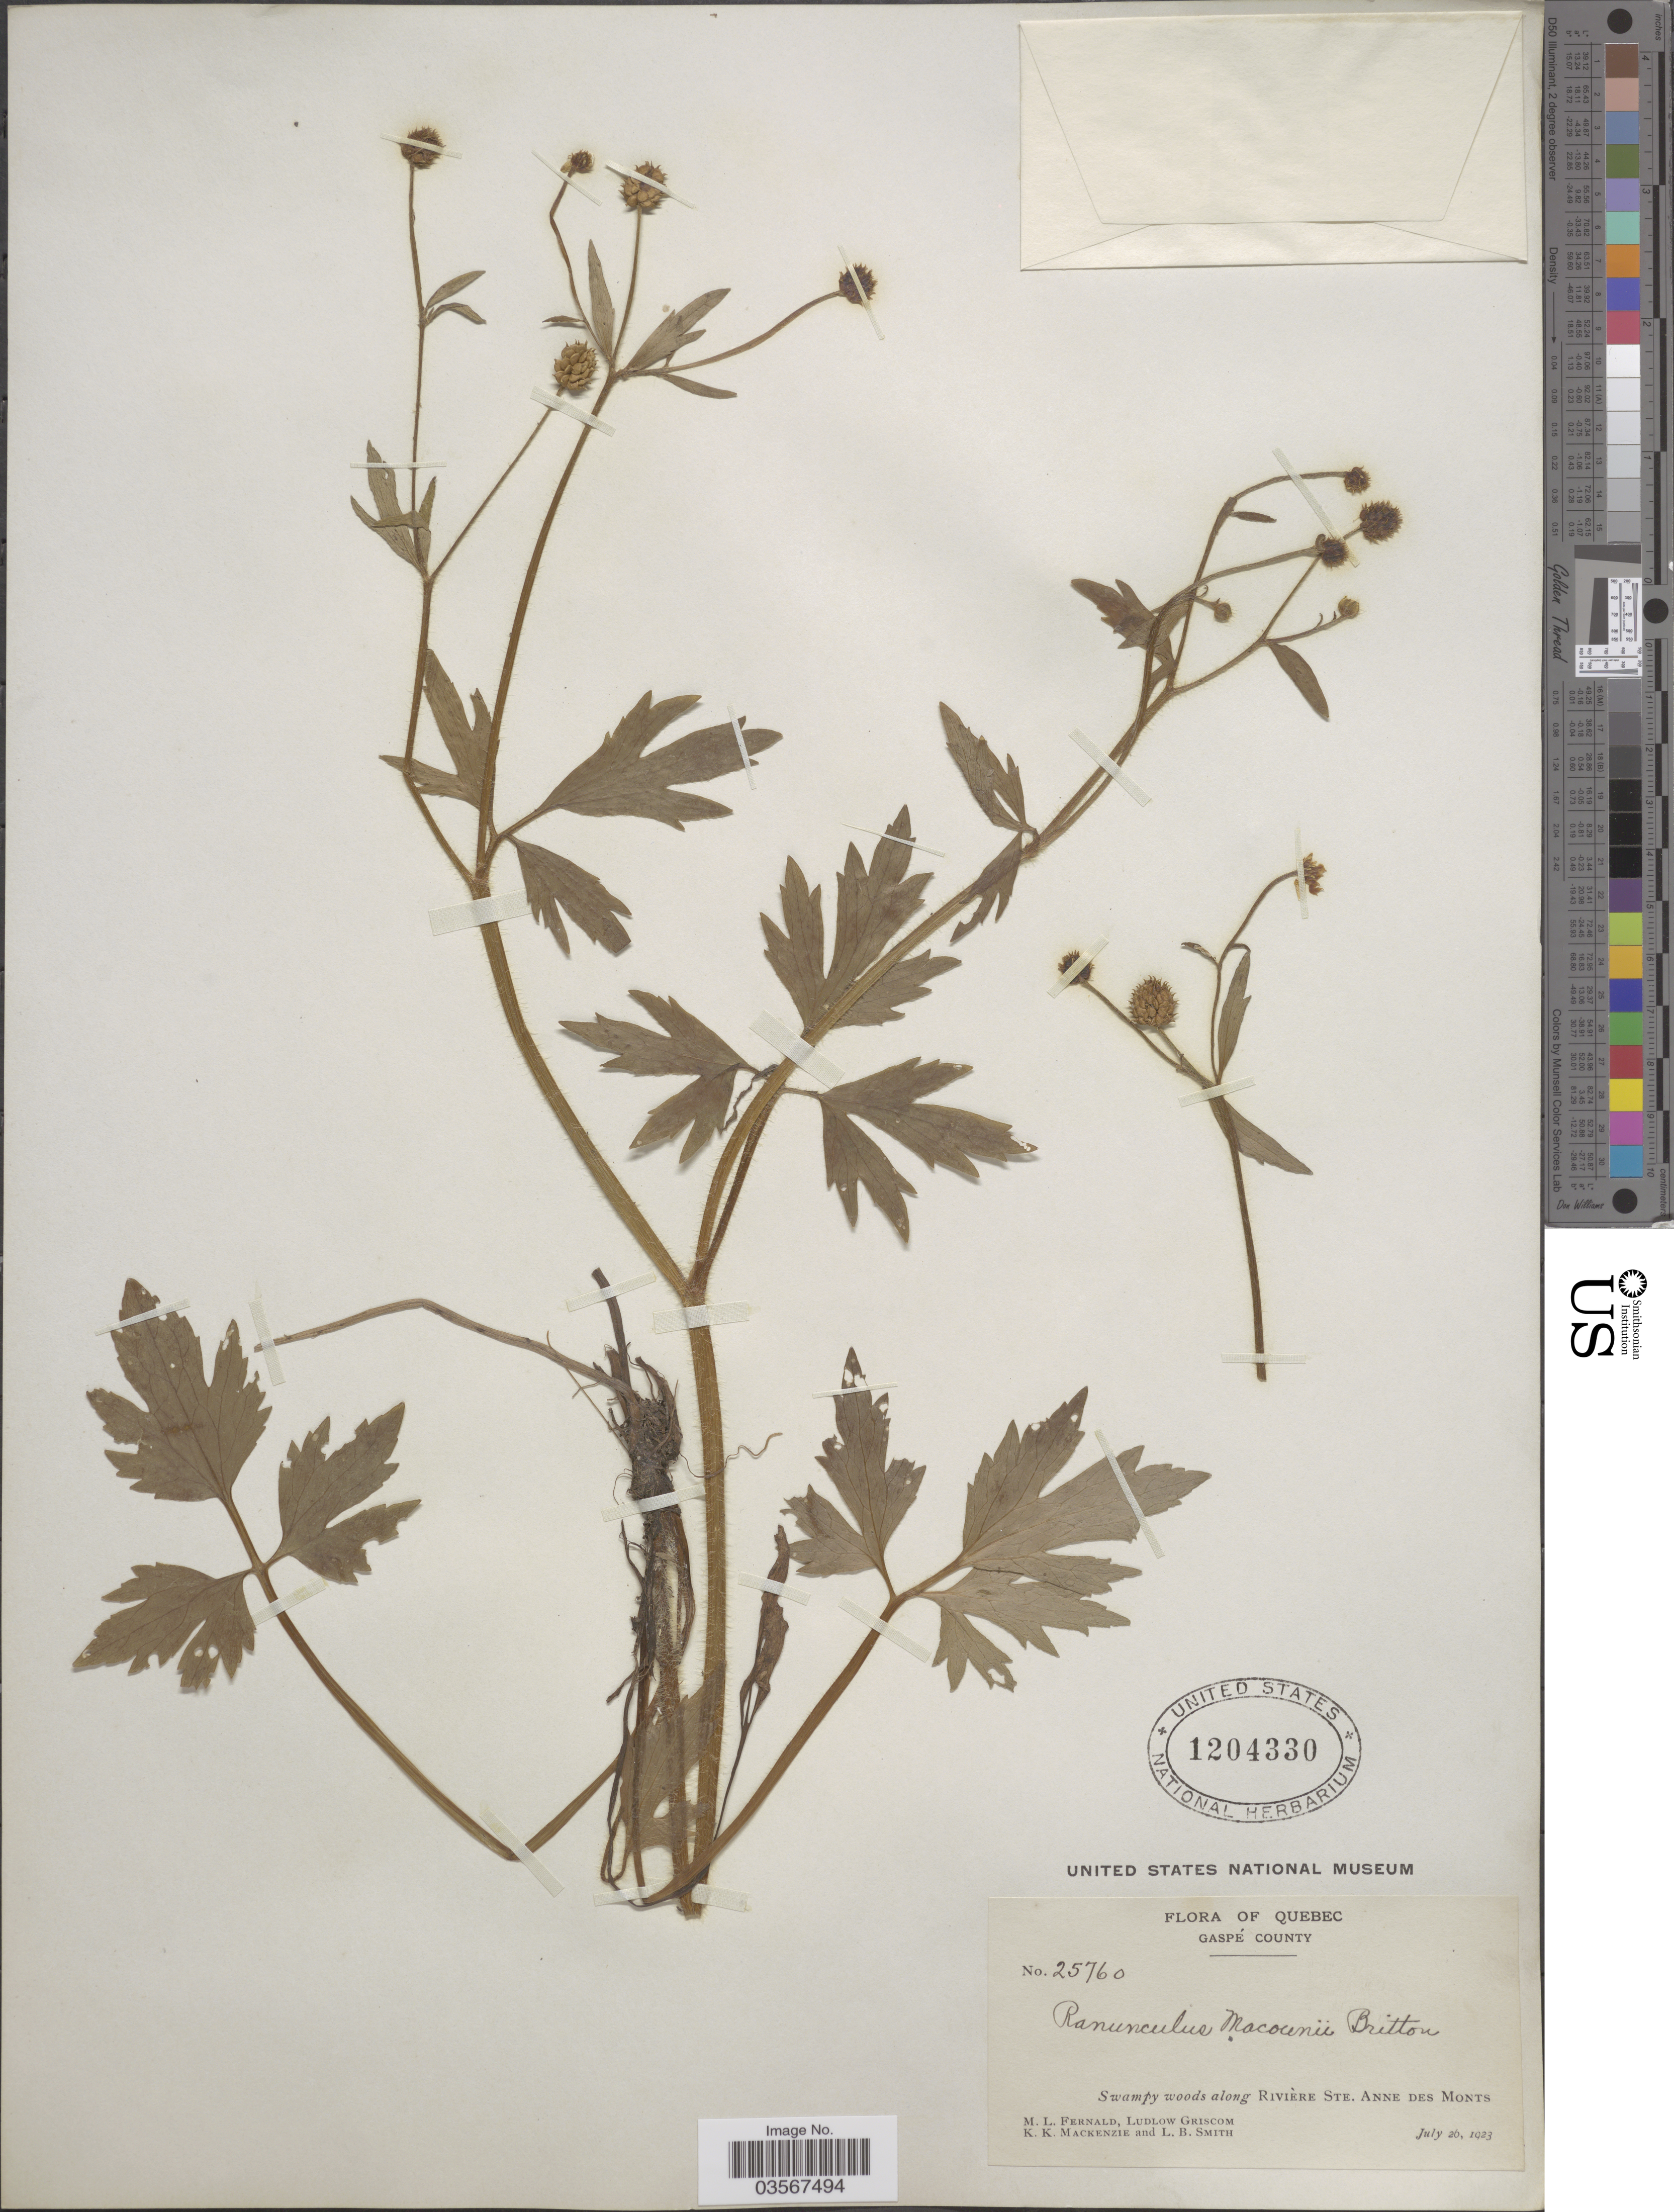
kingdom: Plantae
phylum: Tracheophyta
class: Magnoliopsida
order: Ranunculales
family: Ranunculaceae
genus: Ranunculus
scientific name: Ranunculus macounii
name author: Britton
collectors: M. L. Fernald, L. Griscom, K. K. Mackenzie & L. Smith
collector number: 25760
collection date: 1923-07-26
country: Canada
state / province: Quebec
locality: Gaspé County. Swampy woods along Rivière Ste. Anne des Monts.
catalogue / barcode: US 1204330